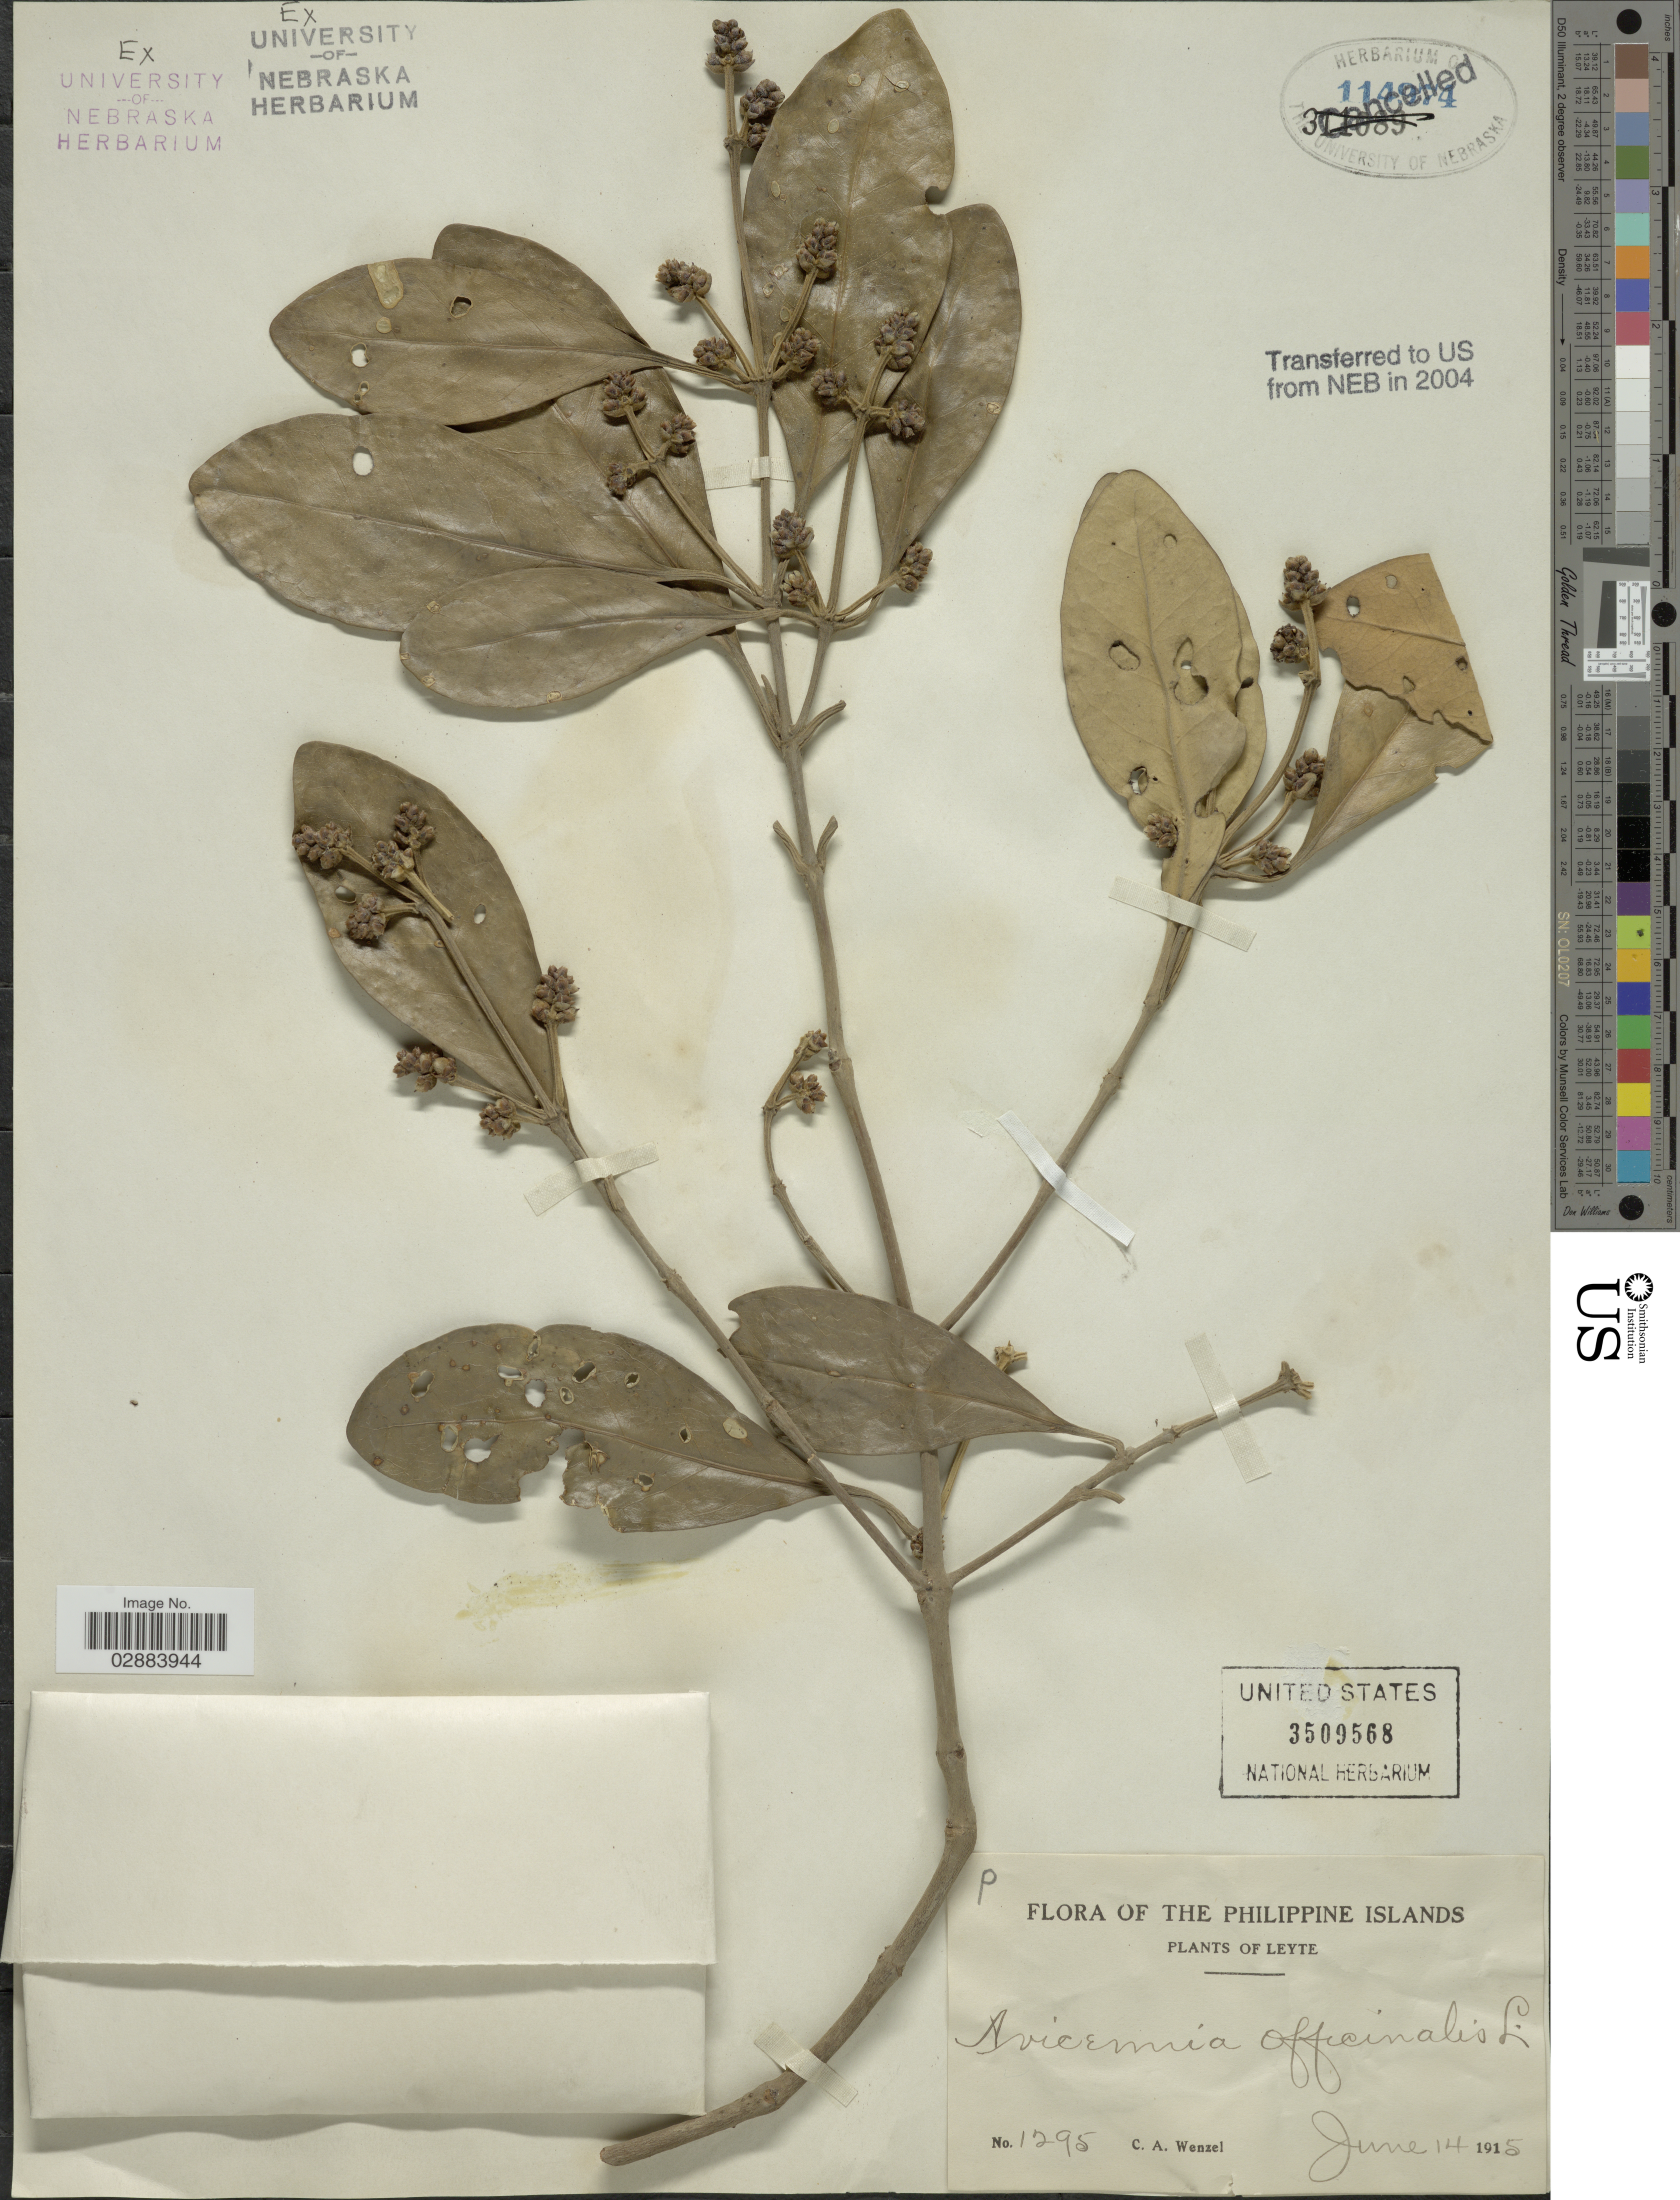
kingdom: Plantae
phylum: Tracheophyta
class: Magnoliopsida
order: Lamiales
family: Acanthaceae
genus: Avicennia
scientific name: Avicennia officinalis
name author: L.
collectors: C. Wenzel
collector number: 1295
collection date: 1915-06-14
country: Philippines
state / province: Eastern Visayas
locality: Leyte.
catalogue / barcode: US 3509568